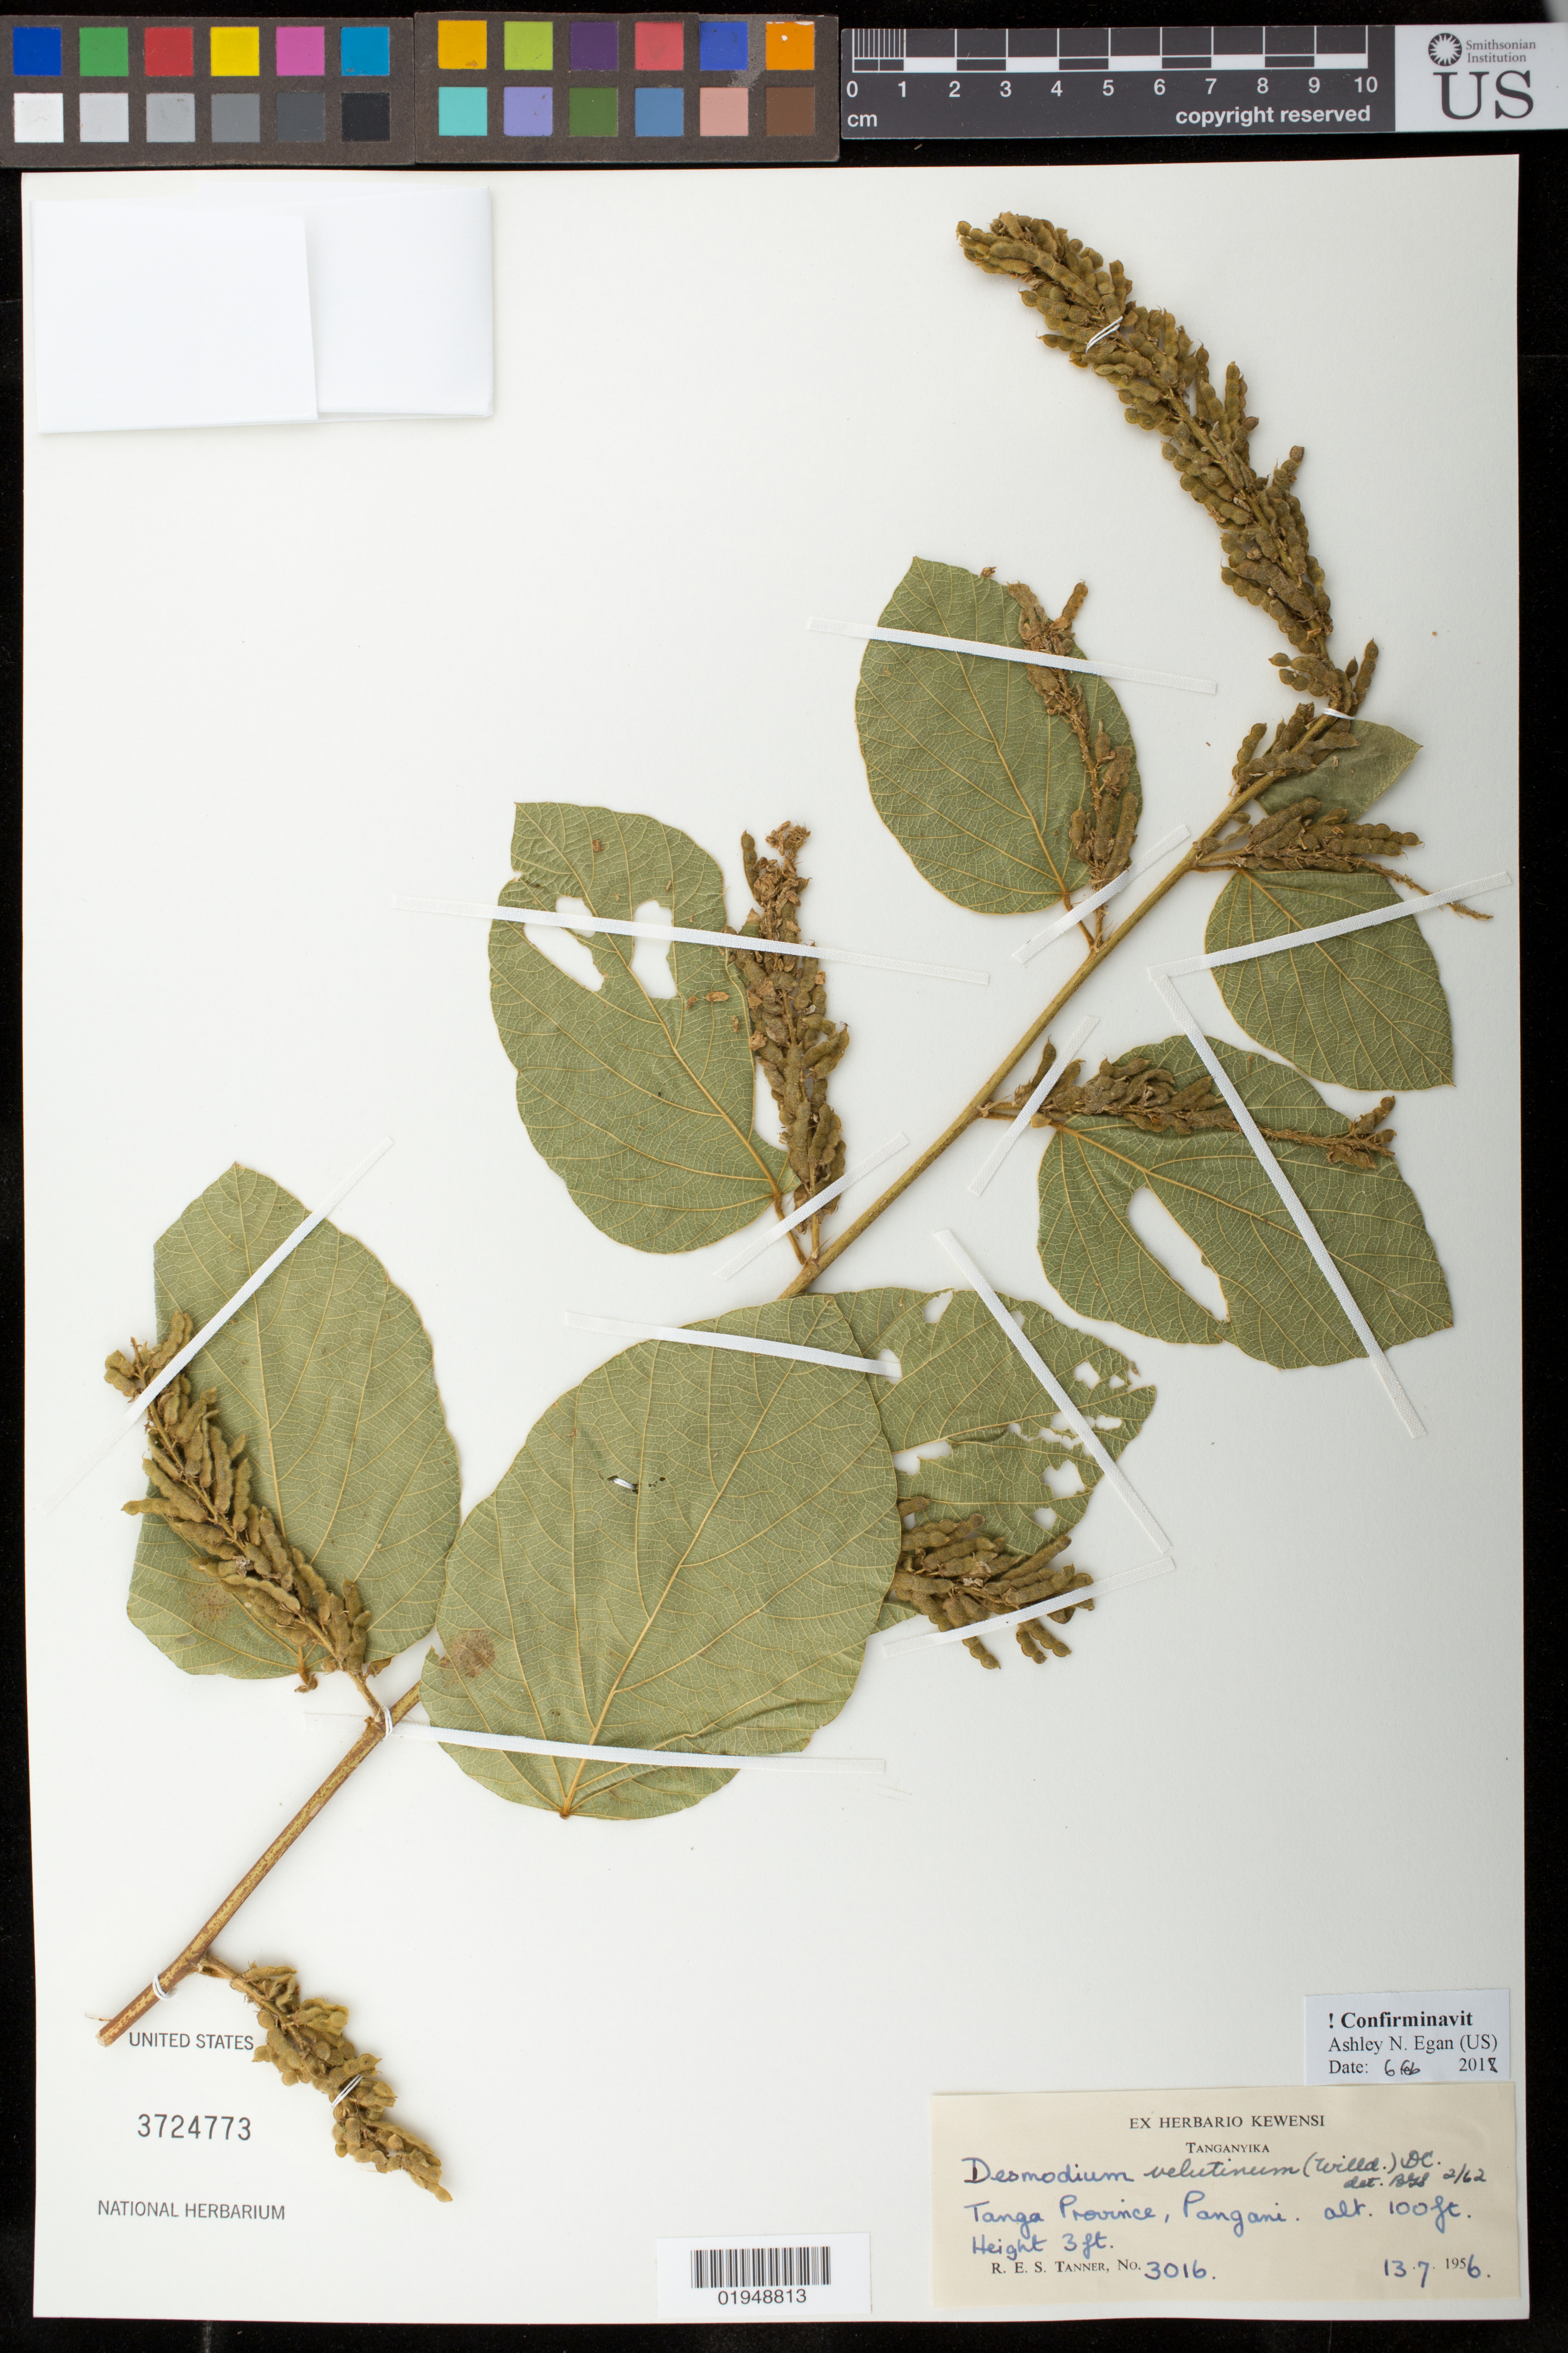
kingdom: Plantae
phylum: Tracheophyta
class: Magnoliopsida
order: Fabales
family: Fabaceae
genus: Polhillides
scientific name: Polhillides velutina subsp. velutina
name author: (Willd.) H. Ohashi & K. Ohashi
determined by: Strong, Mark T., (BOT), Smithsonian Institution - National Museum of Natural History (UNITED STATES)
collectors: R. Tanner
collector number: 3016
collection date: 1956-07-13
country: Tanzania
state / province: Tanga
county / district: Pangani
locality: Pangani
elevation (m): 30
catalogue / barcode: US 3724773